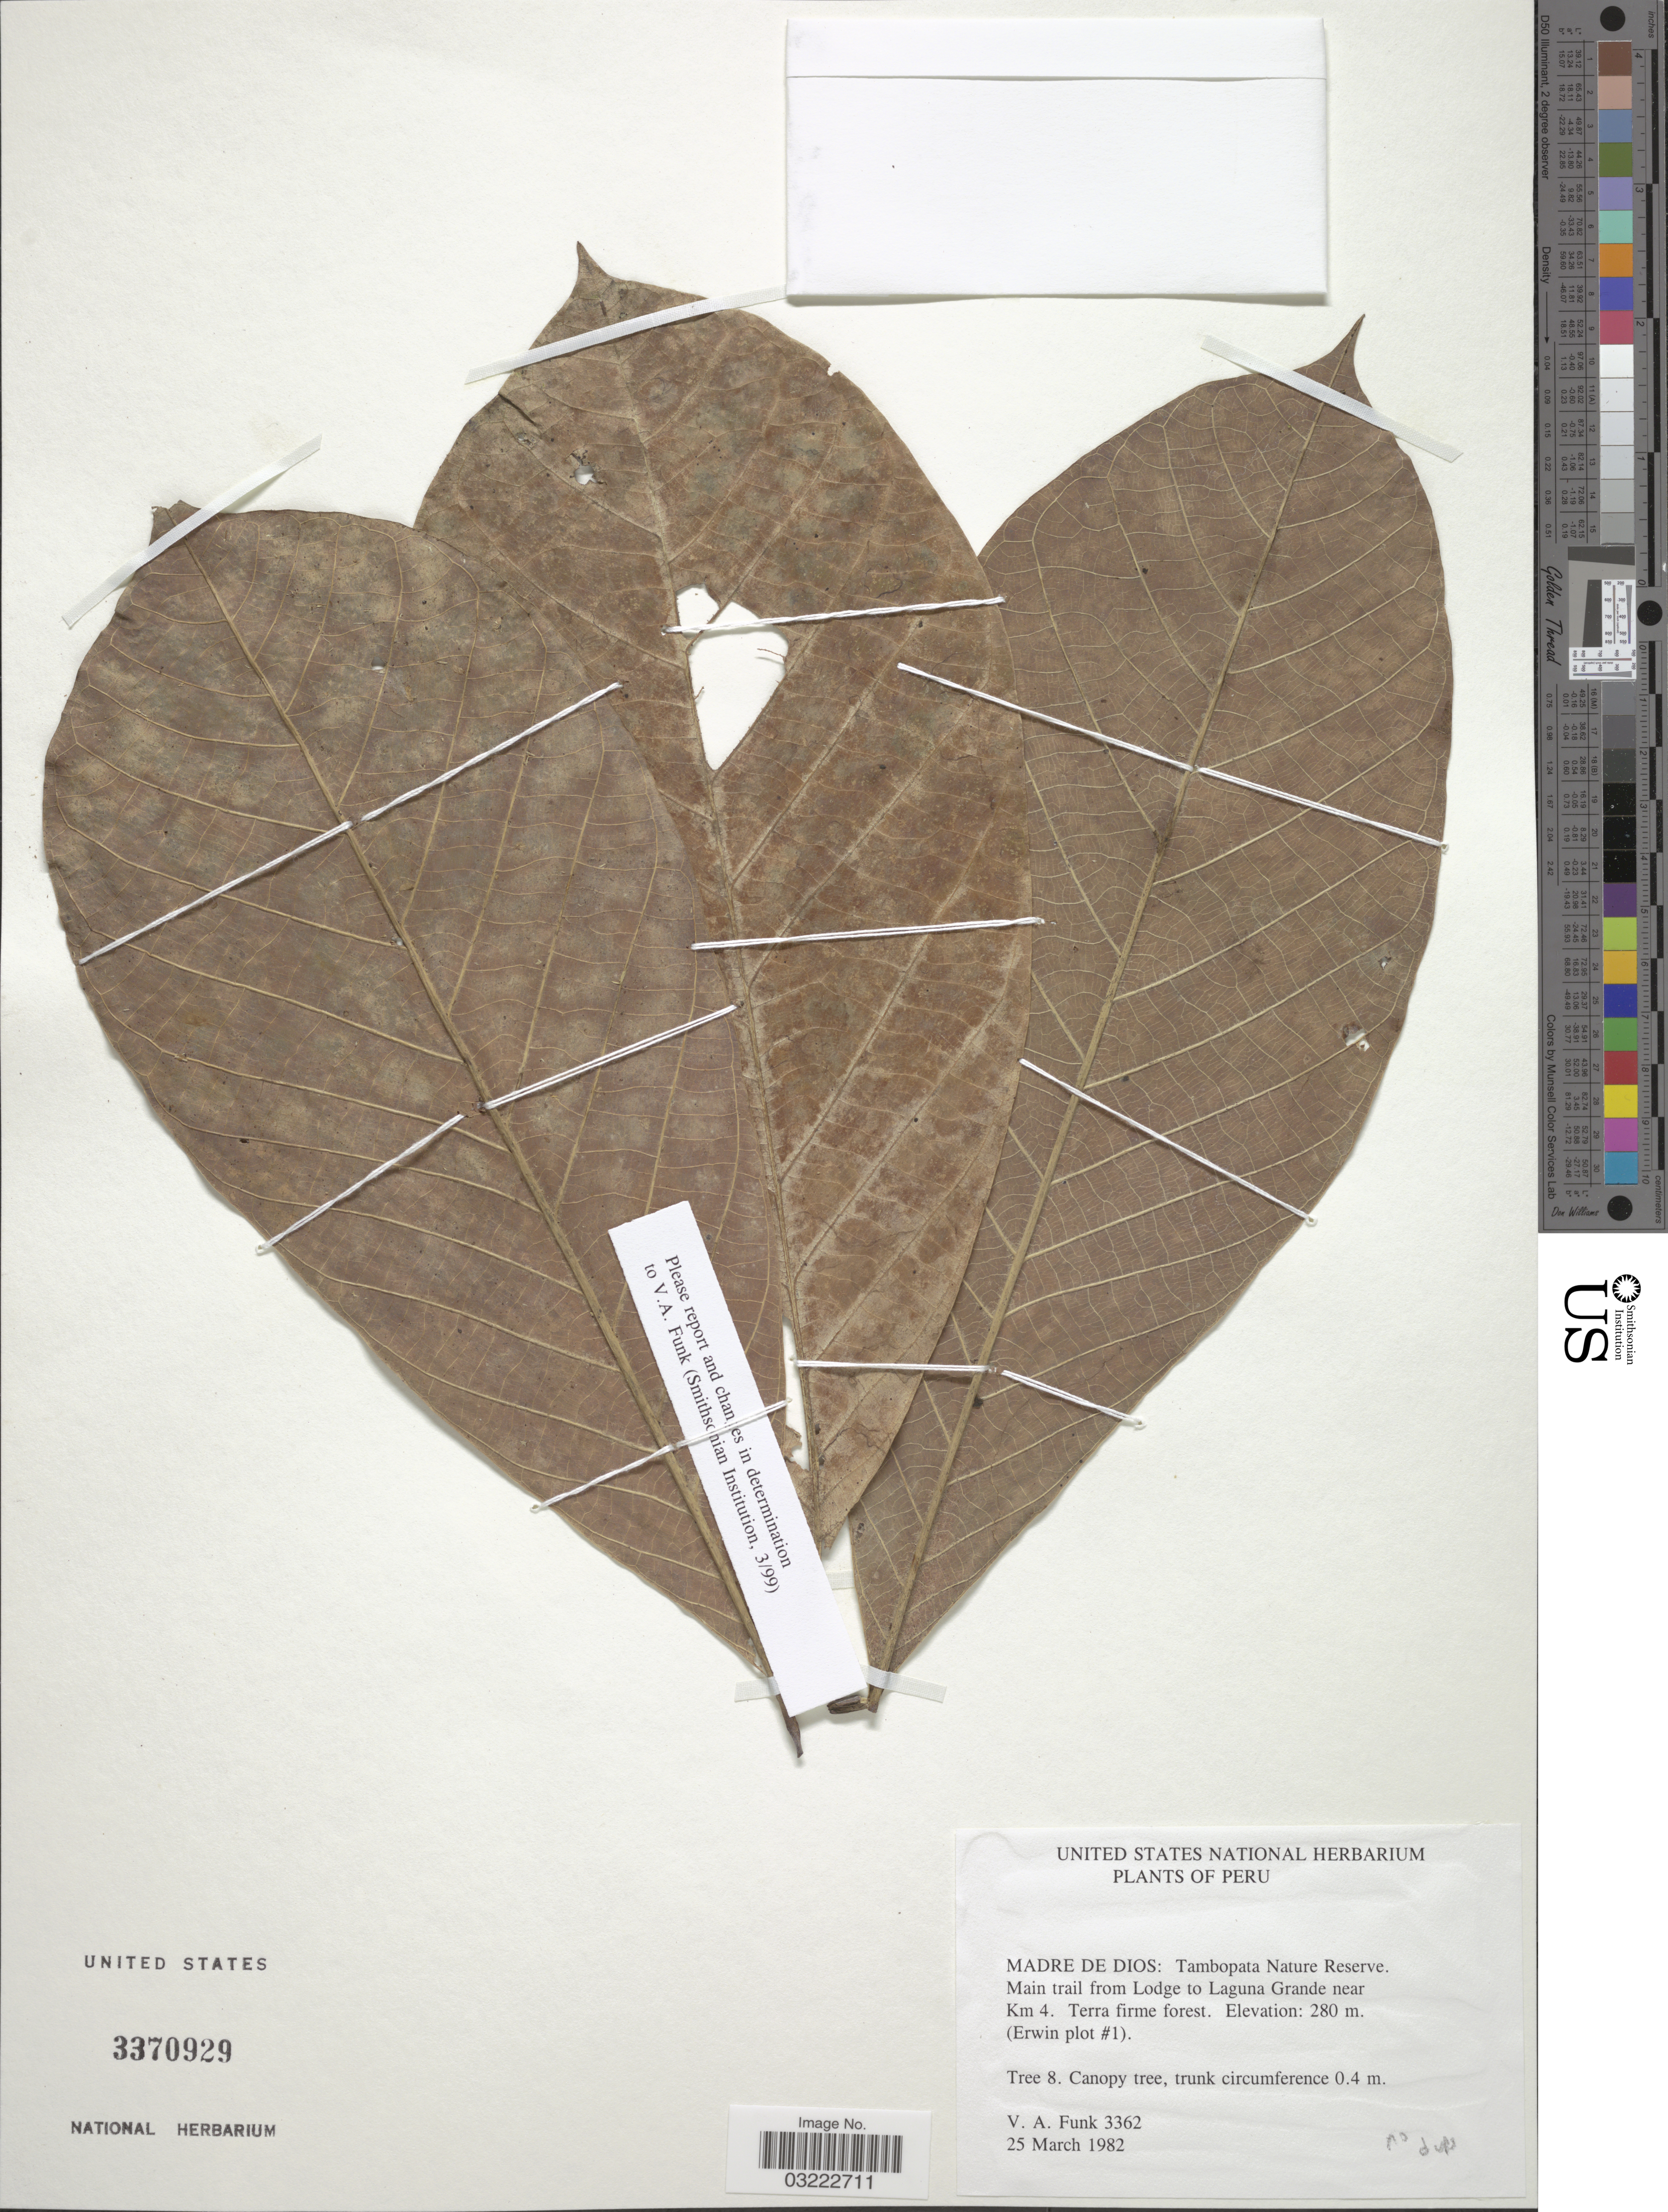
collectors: V. Funk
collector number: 3362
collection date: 1982-03-25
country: Peru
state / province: Madre de Dios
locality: Tambopata Nature Reserve. Main trail from Lodge to Laguna Grande near Km 4. (Erwin plot #1).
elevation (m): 280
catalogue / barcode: US 3370929